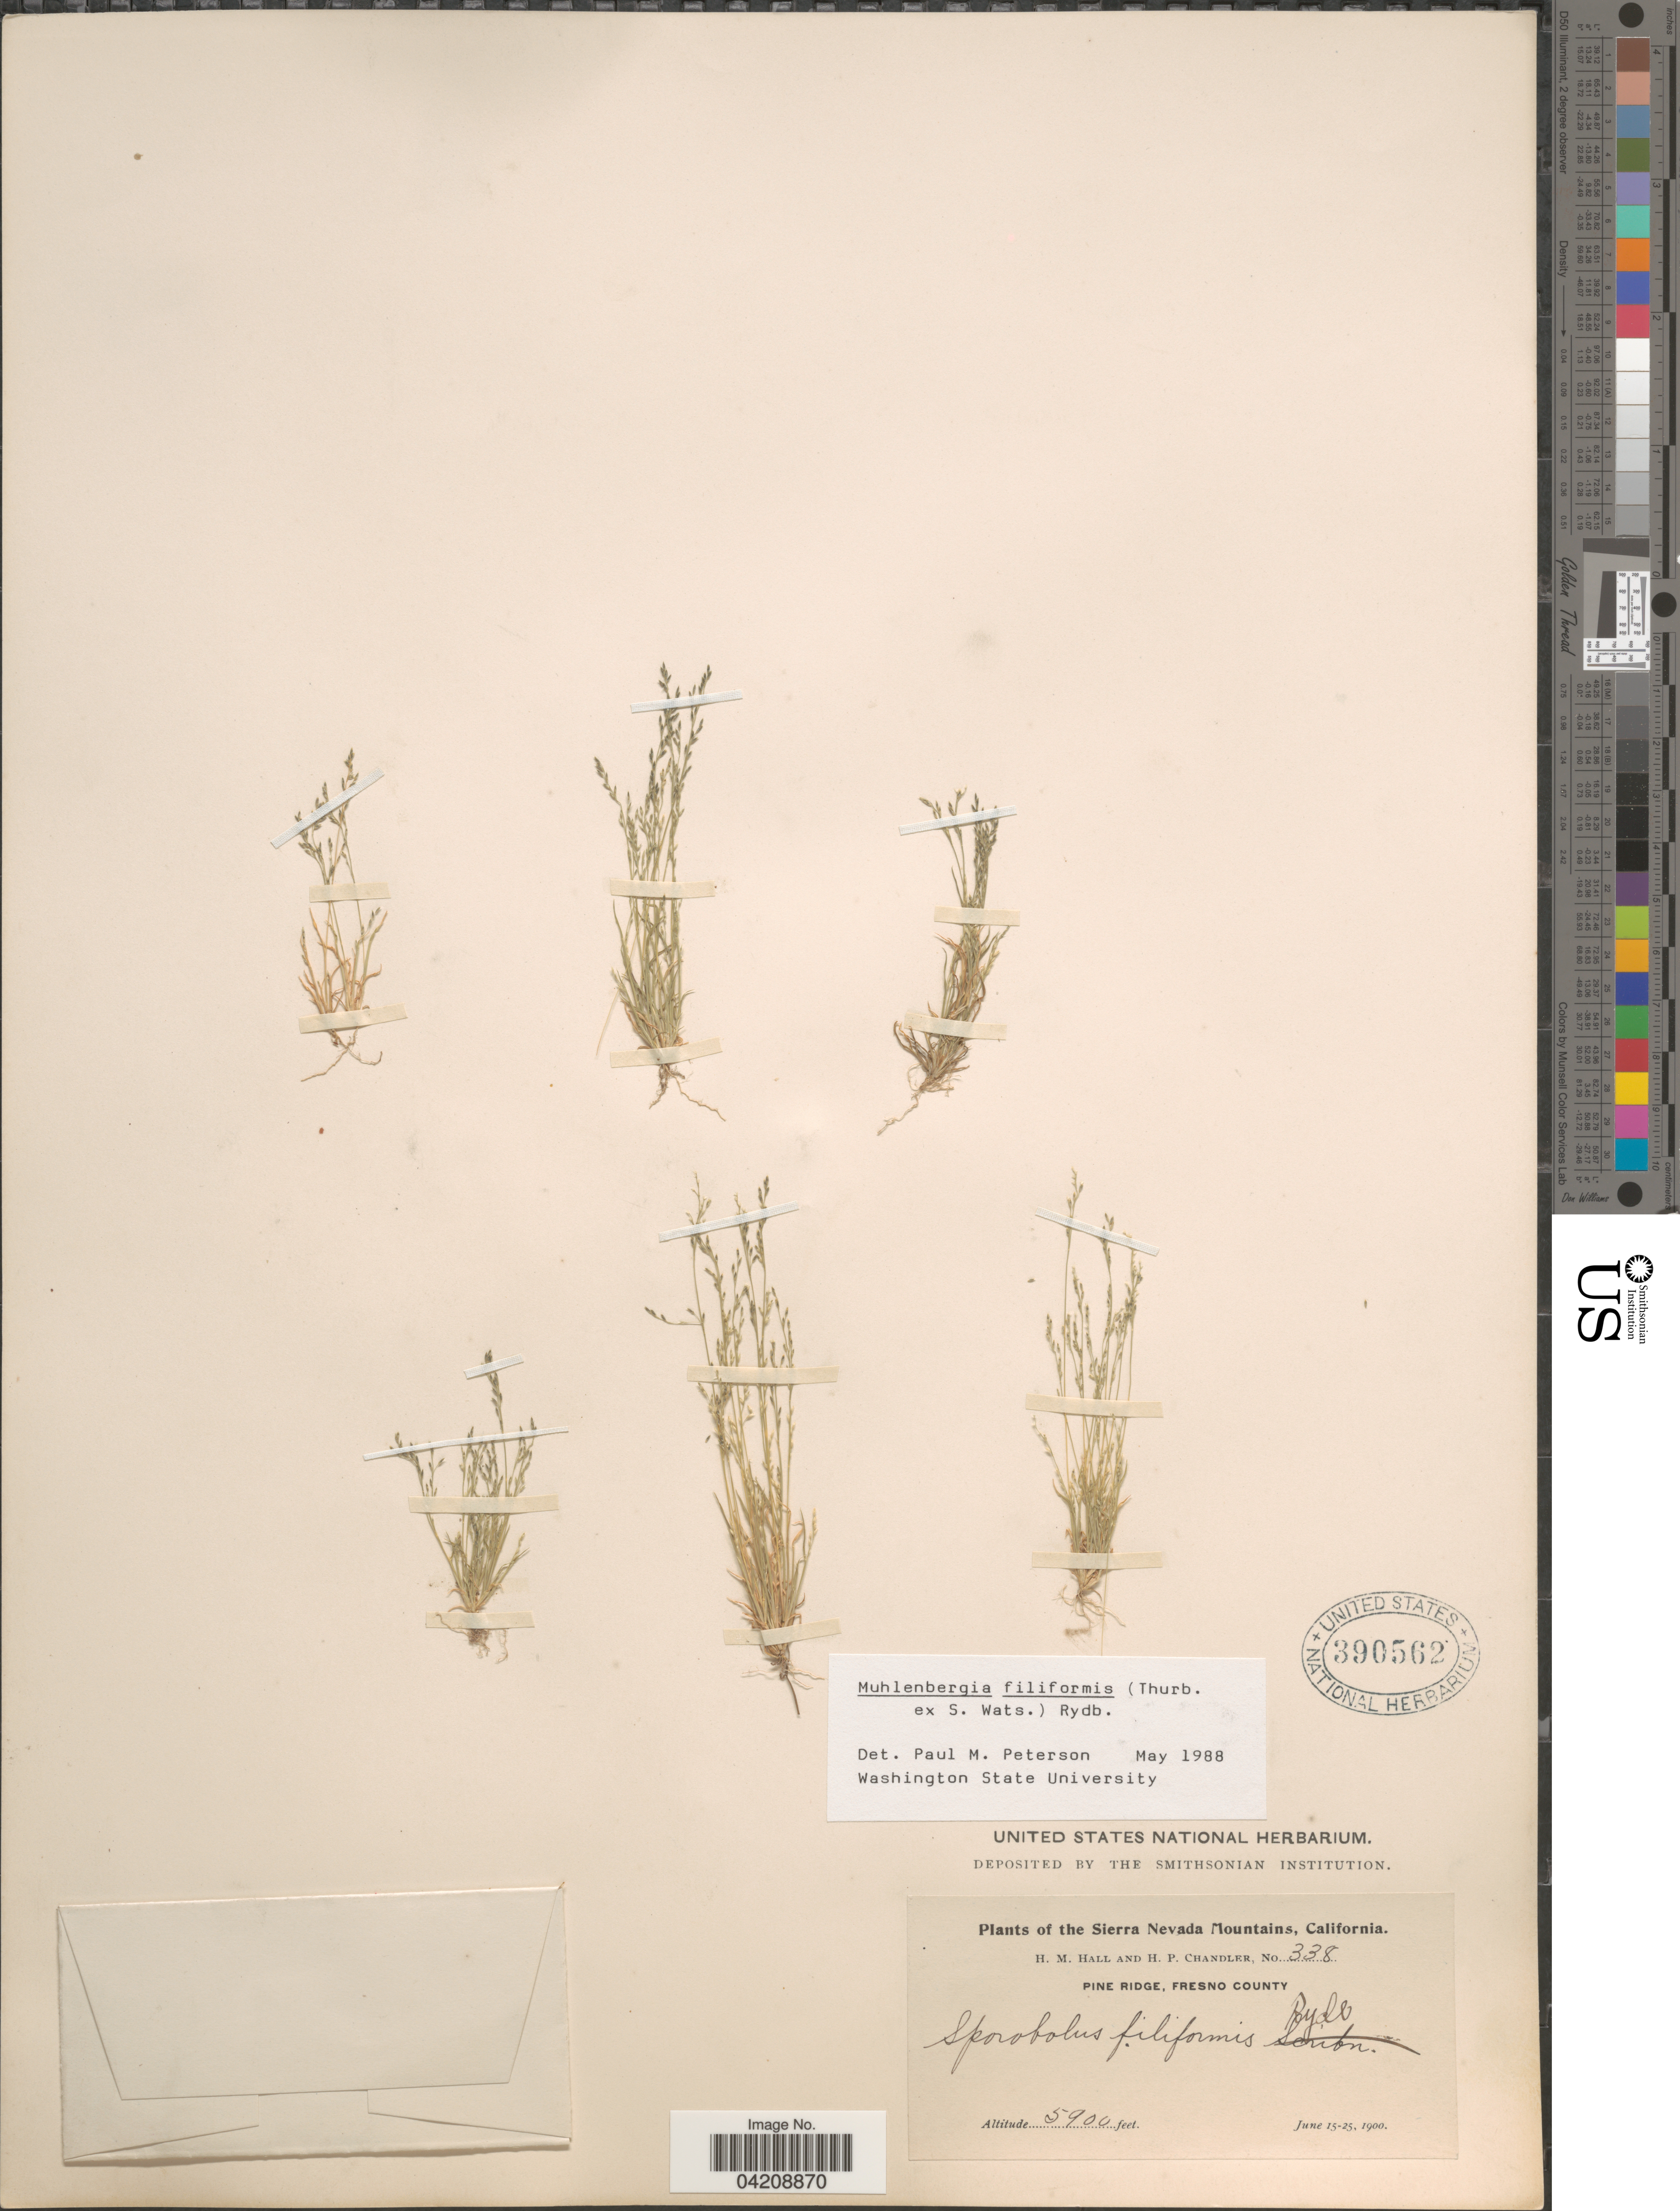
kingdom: Plantae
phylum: Tracheophyta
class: Liliopsida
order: Poales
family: Poaceae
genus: Muhlenbergia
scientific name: Muhlenbergia filiformis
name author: (Thurb. ex S. Watson) Rydb.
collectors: H. M. Hall & H. Chandler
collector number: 338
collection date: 1900-06-15/1900-06-25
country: United States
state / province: California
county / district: Fresno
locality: Sierra Nevada Mountains. Pine Ridge, Fresno County.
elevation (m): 1798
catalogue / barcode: US 390562